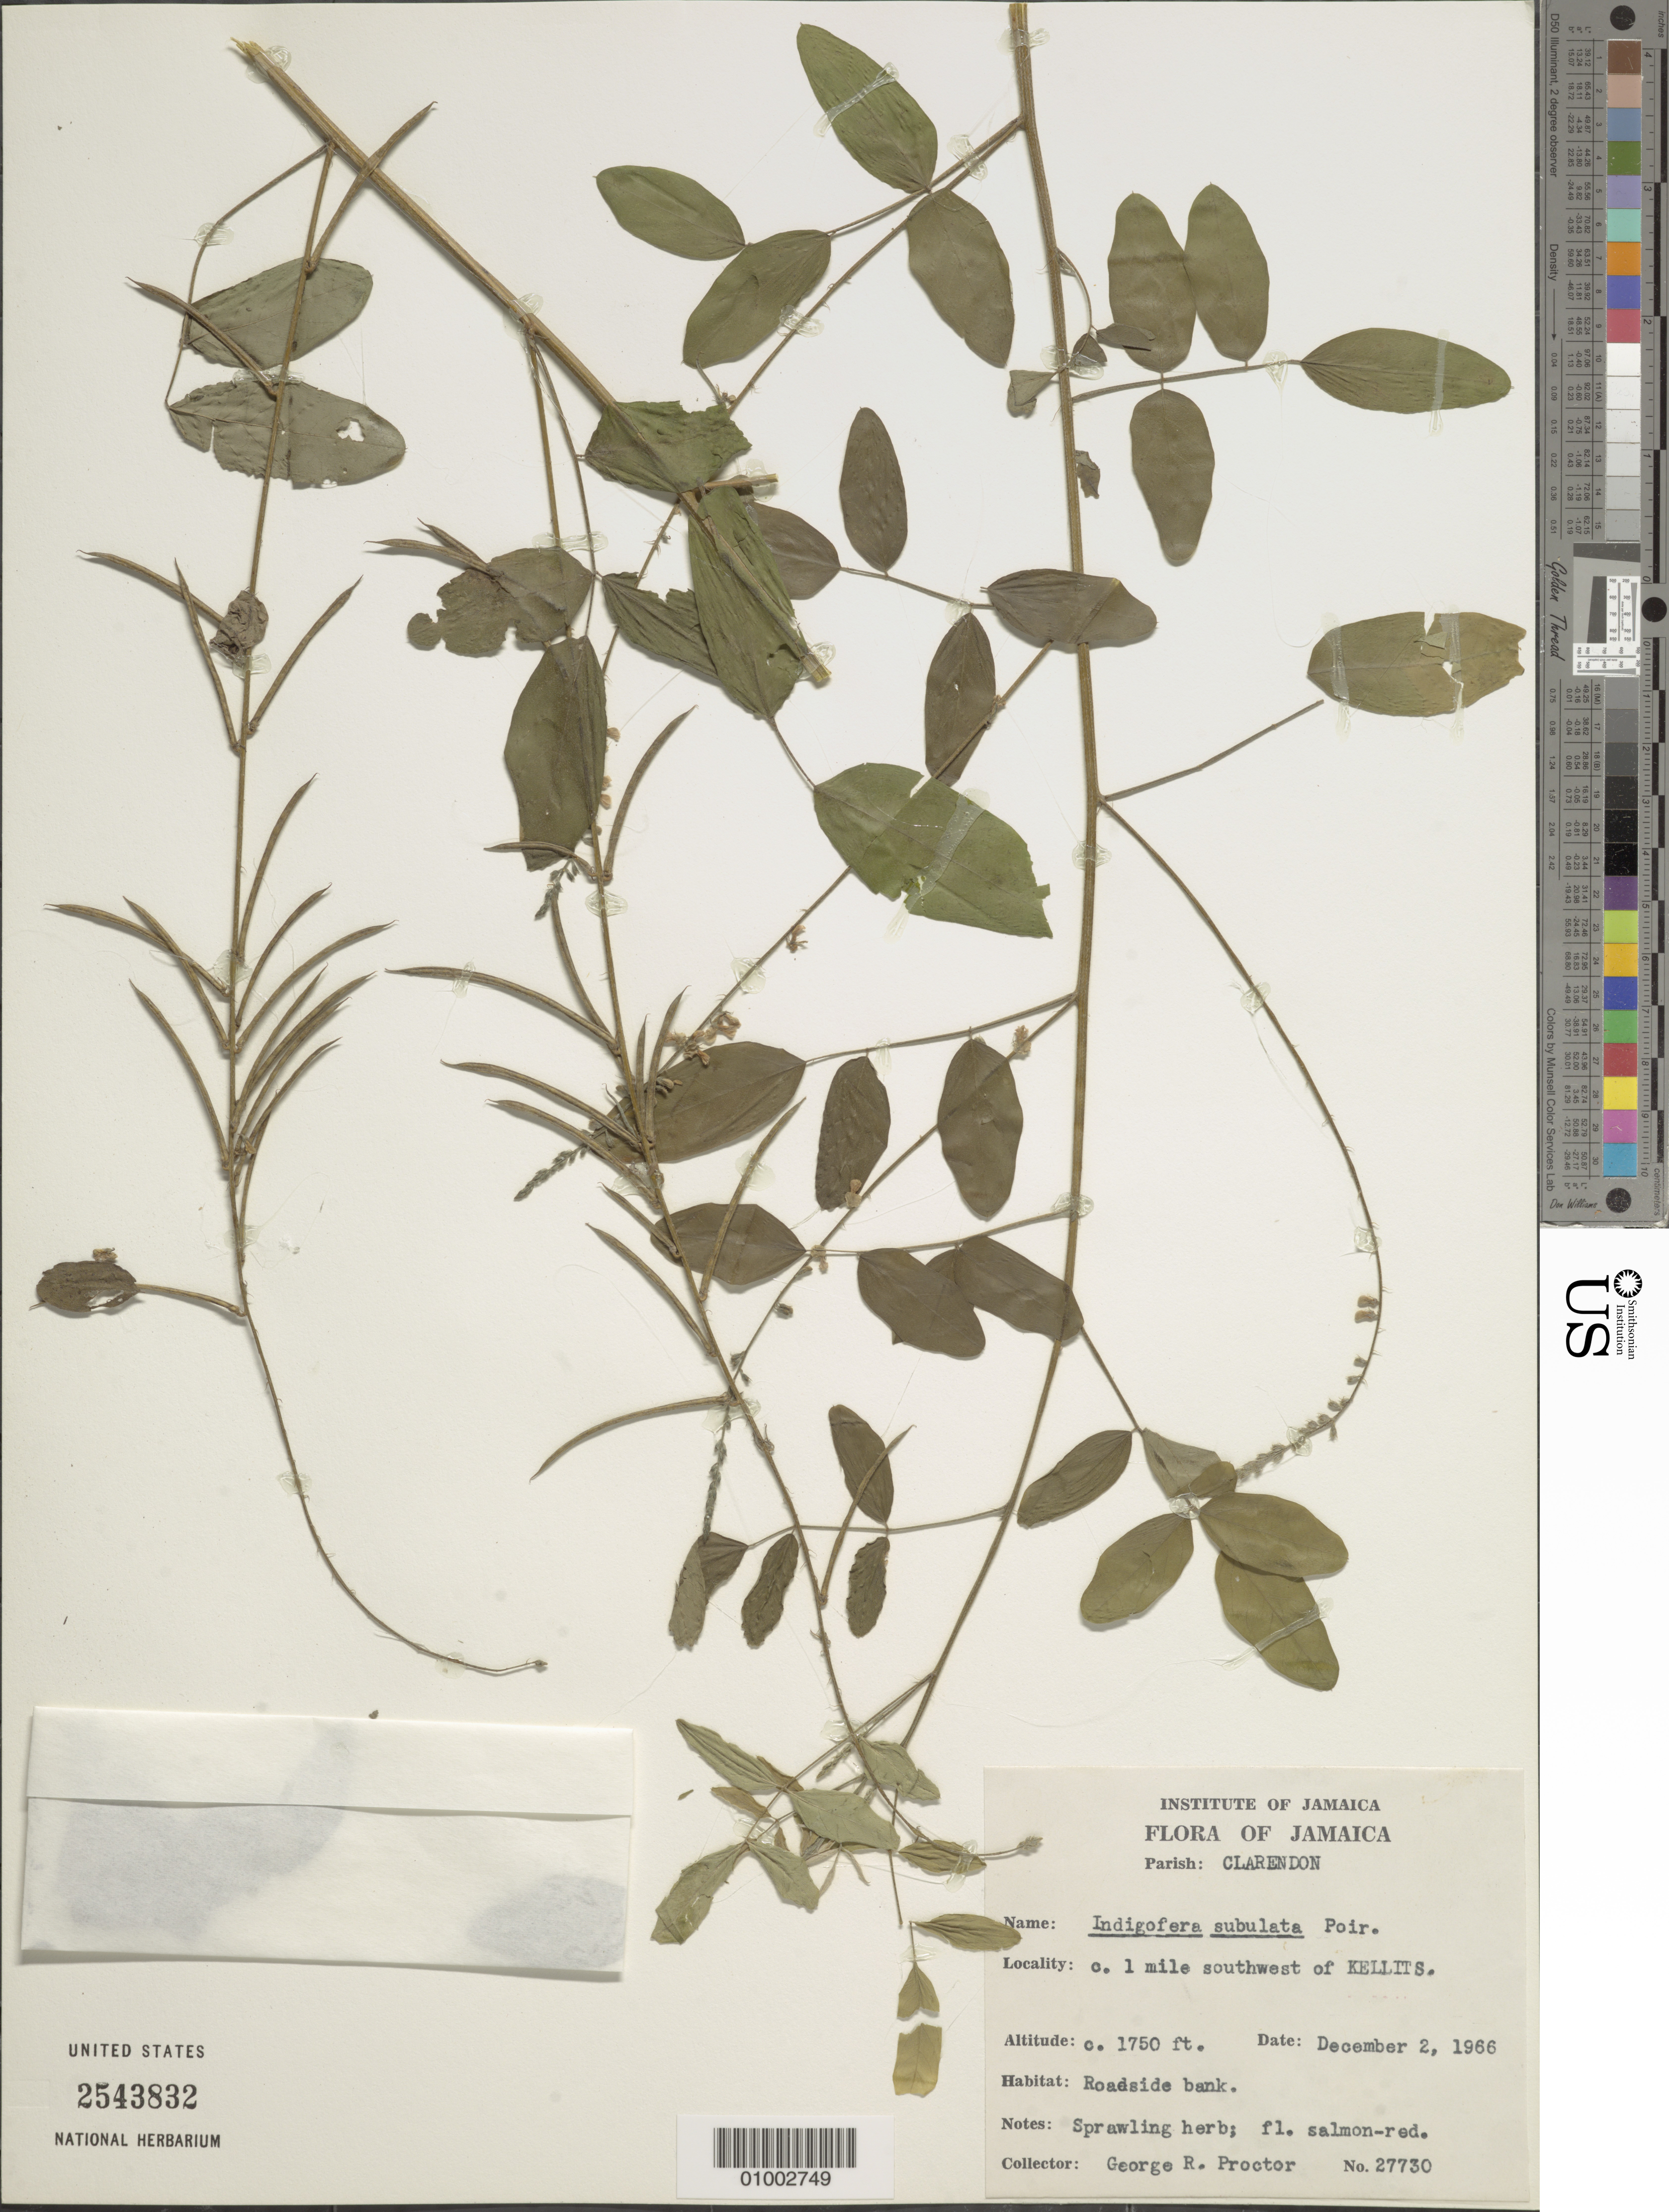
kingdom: Plantae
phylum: Tracheophyta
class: Magnoliopsida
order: Fabales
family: Fabaceae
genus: Indigofera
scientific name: Indigofera mucronata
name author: Lam.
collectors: G. R. Proctor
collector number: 27730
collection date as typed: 02 Dec 1966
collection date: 1966-12-02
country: Jamaica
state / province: Clarendon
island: Jamaica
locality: c. 1 mile southwest of Kellits, Roadside bank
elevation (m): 533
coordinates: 0 N, 0 E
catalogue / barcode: US 2543832